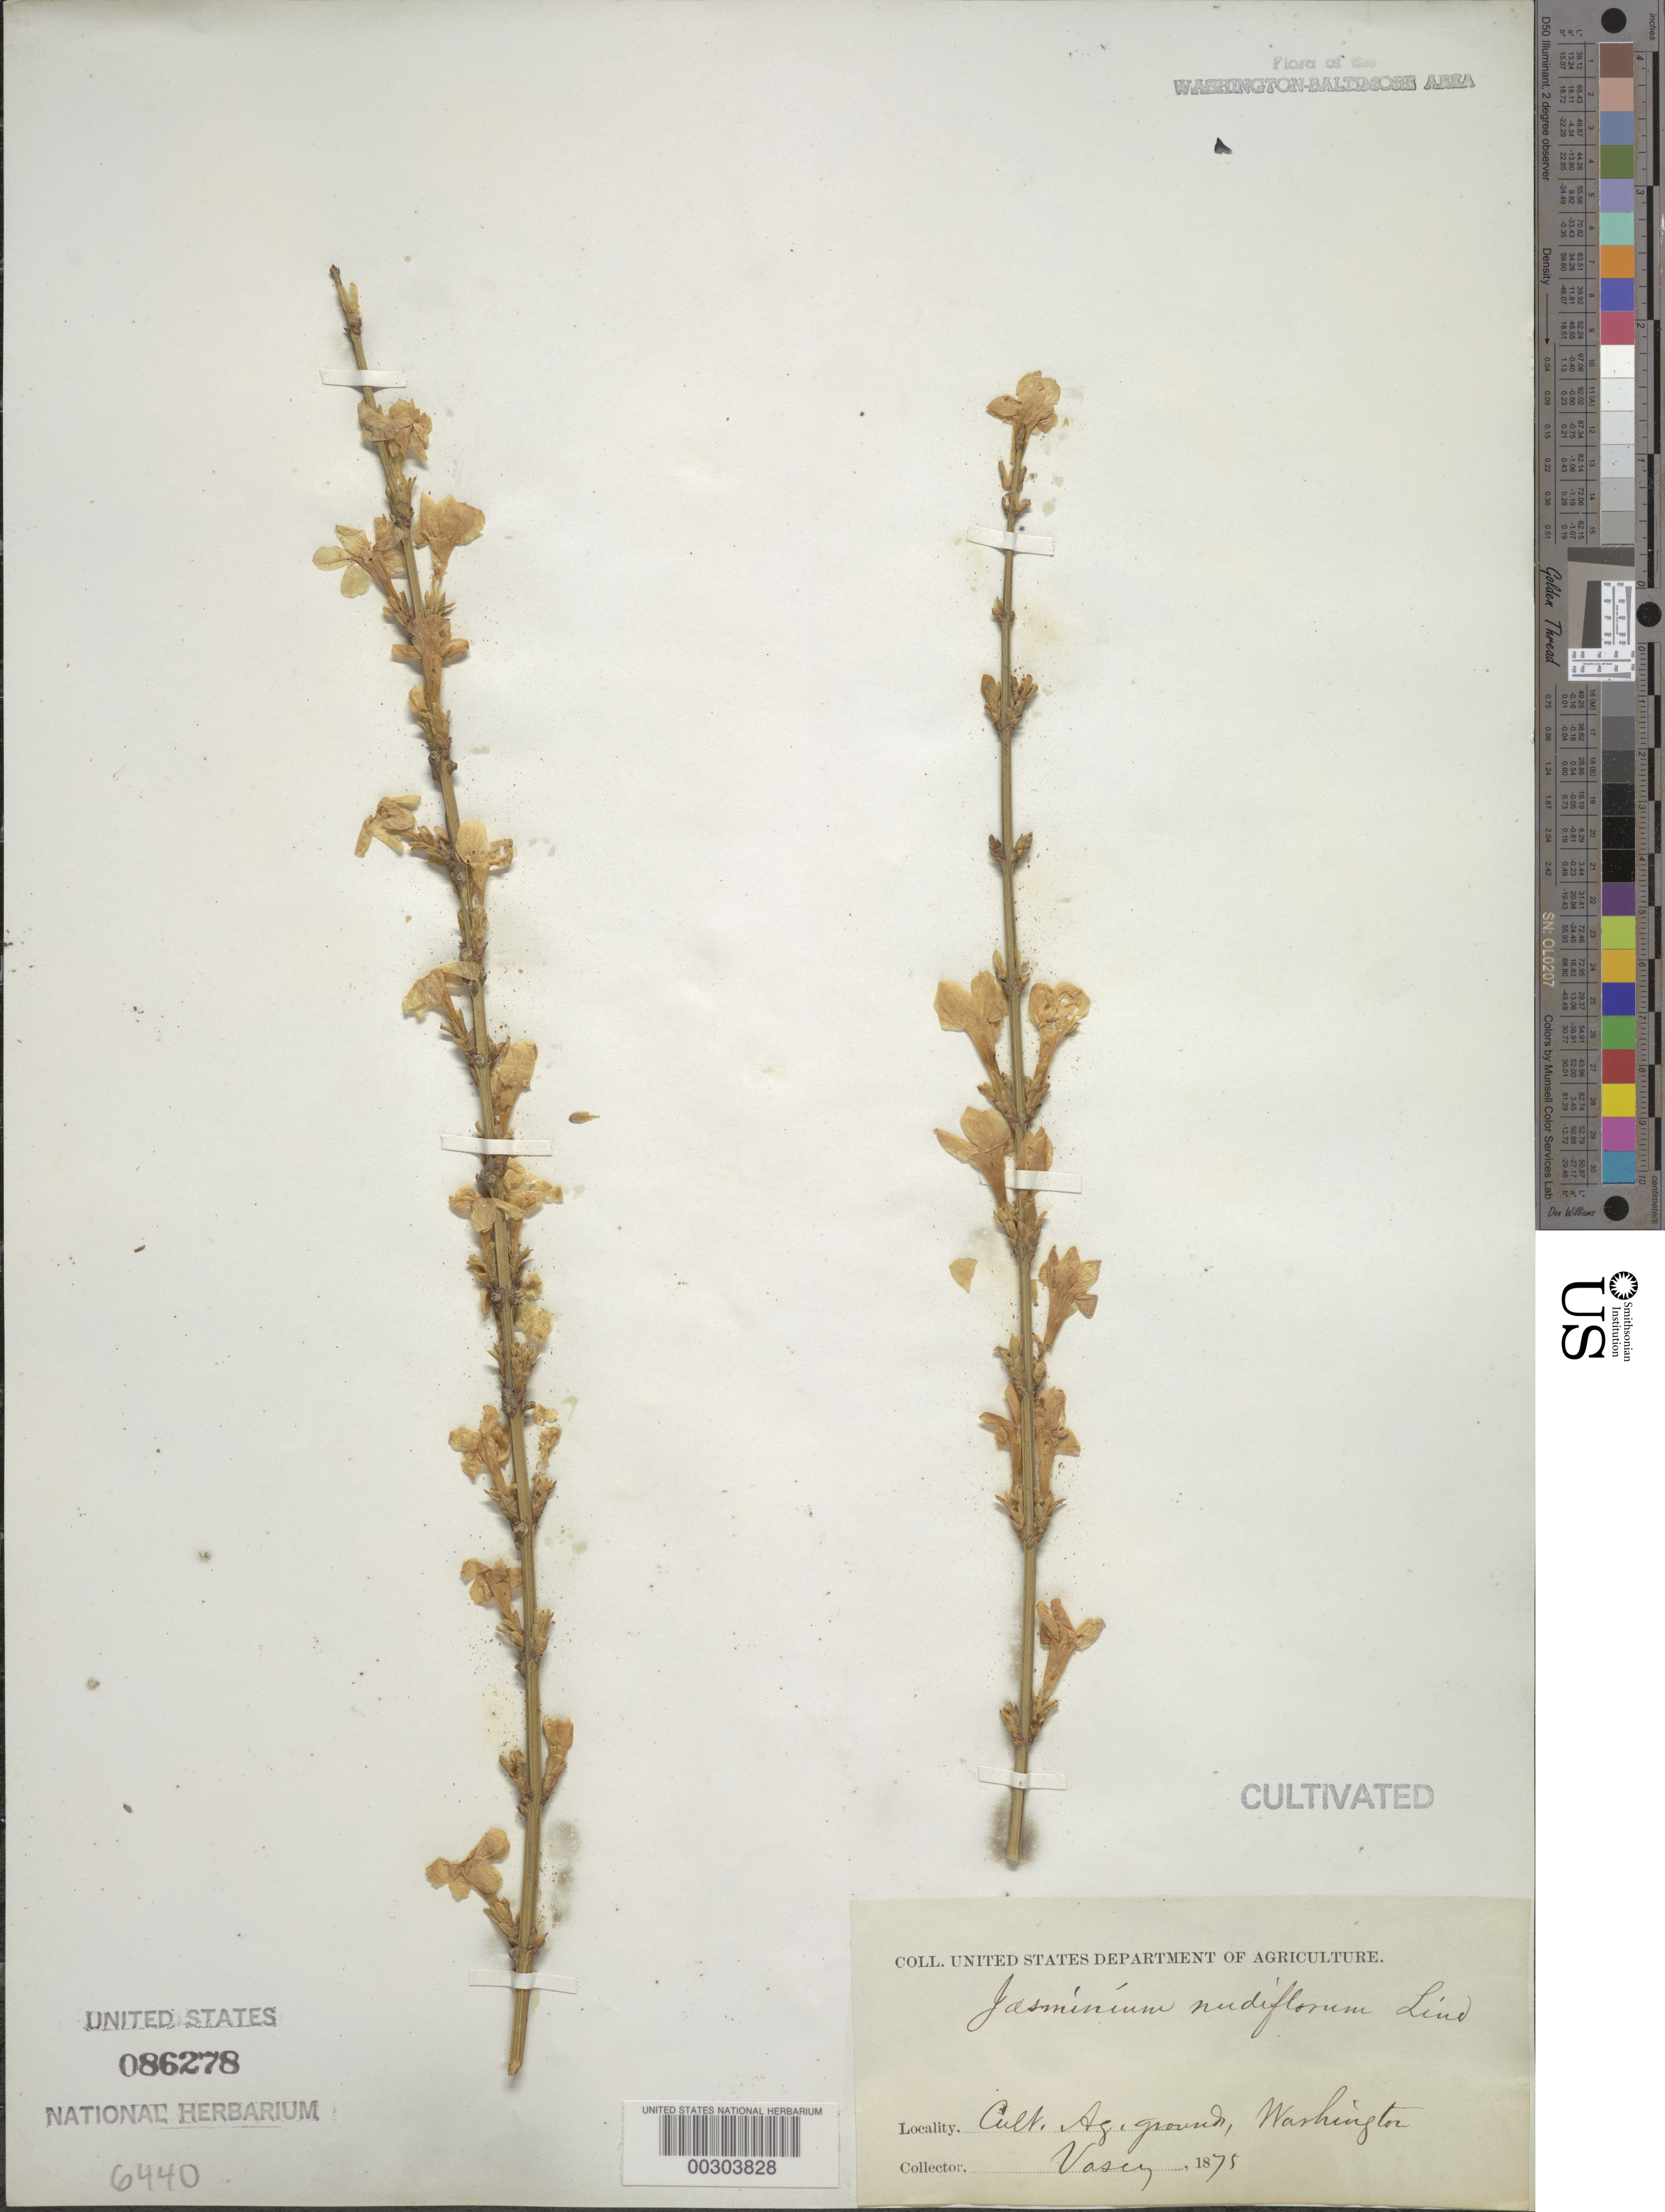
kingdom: Plantae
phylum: Tracheophyta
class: Magnoliopsida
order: Lamiales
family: Oleaceae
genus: Jasminum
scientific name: Jasminum nudiflorum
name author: Lindl.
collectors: G. R. Vasey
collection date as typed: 1875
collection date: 1875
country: United States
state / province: District of Columbia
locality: Department of Agriculture grounds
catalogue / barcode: US 86278